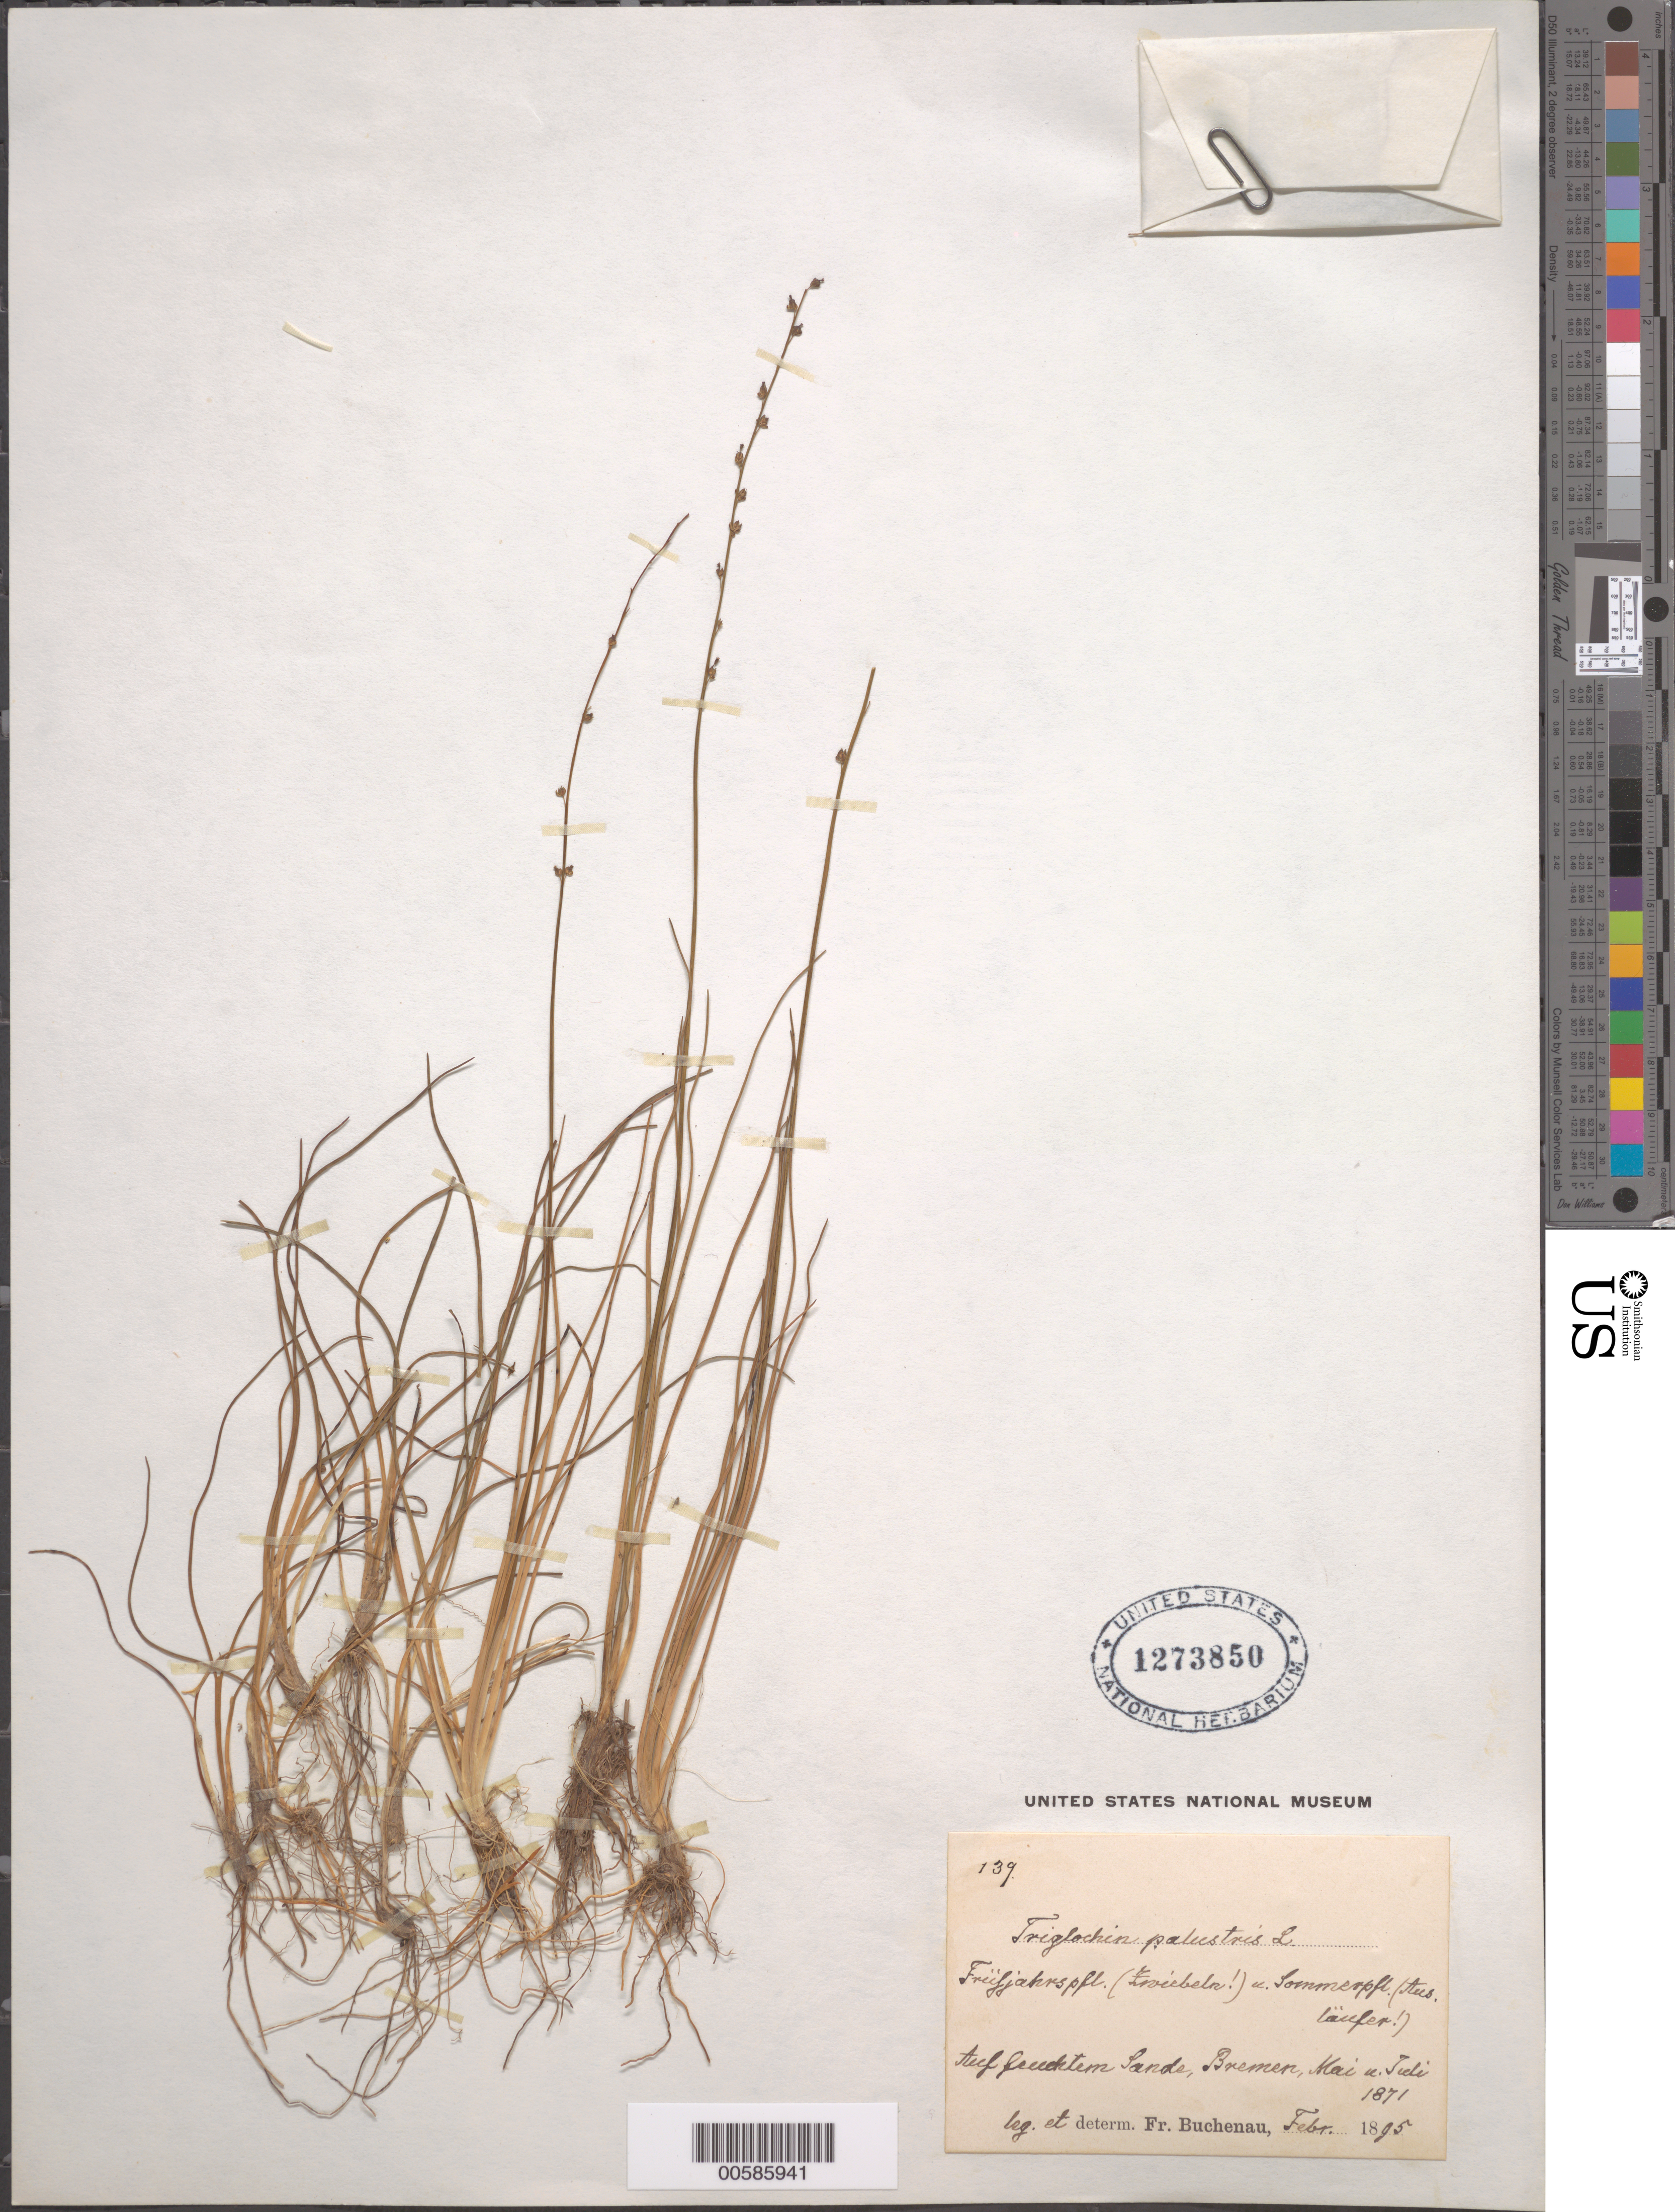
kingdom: Plantae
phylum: Tracheophyta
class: Liliopsida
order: Alismatales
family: Juncaginaceae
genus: Triglochin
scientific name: Triglochin palustris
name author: L.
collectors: F. Buchenau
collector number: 139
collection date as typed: May 1871 to -- Jul 1871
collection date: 1871-05/1871-07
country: Germany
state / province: Bremen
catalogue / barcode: US 1273850